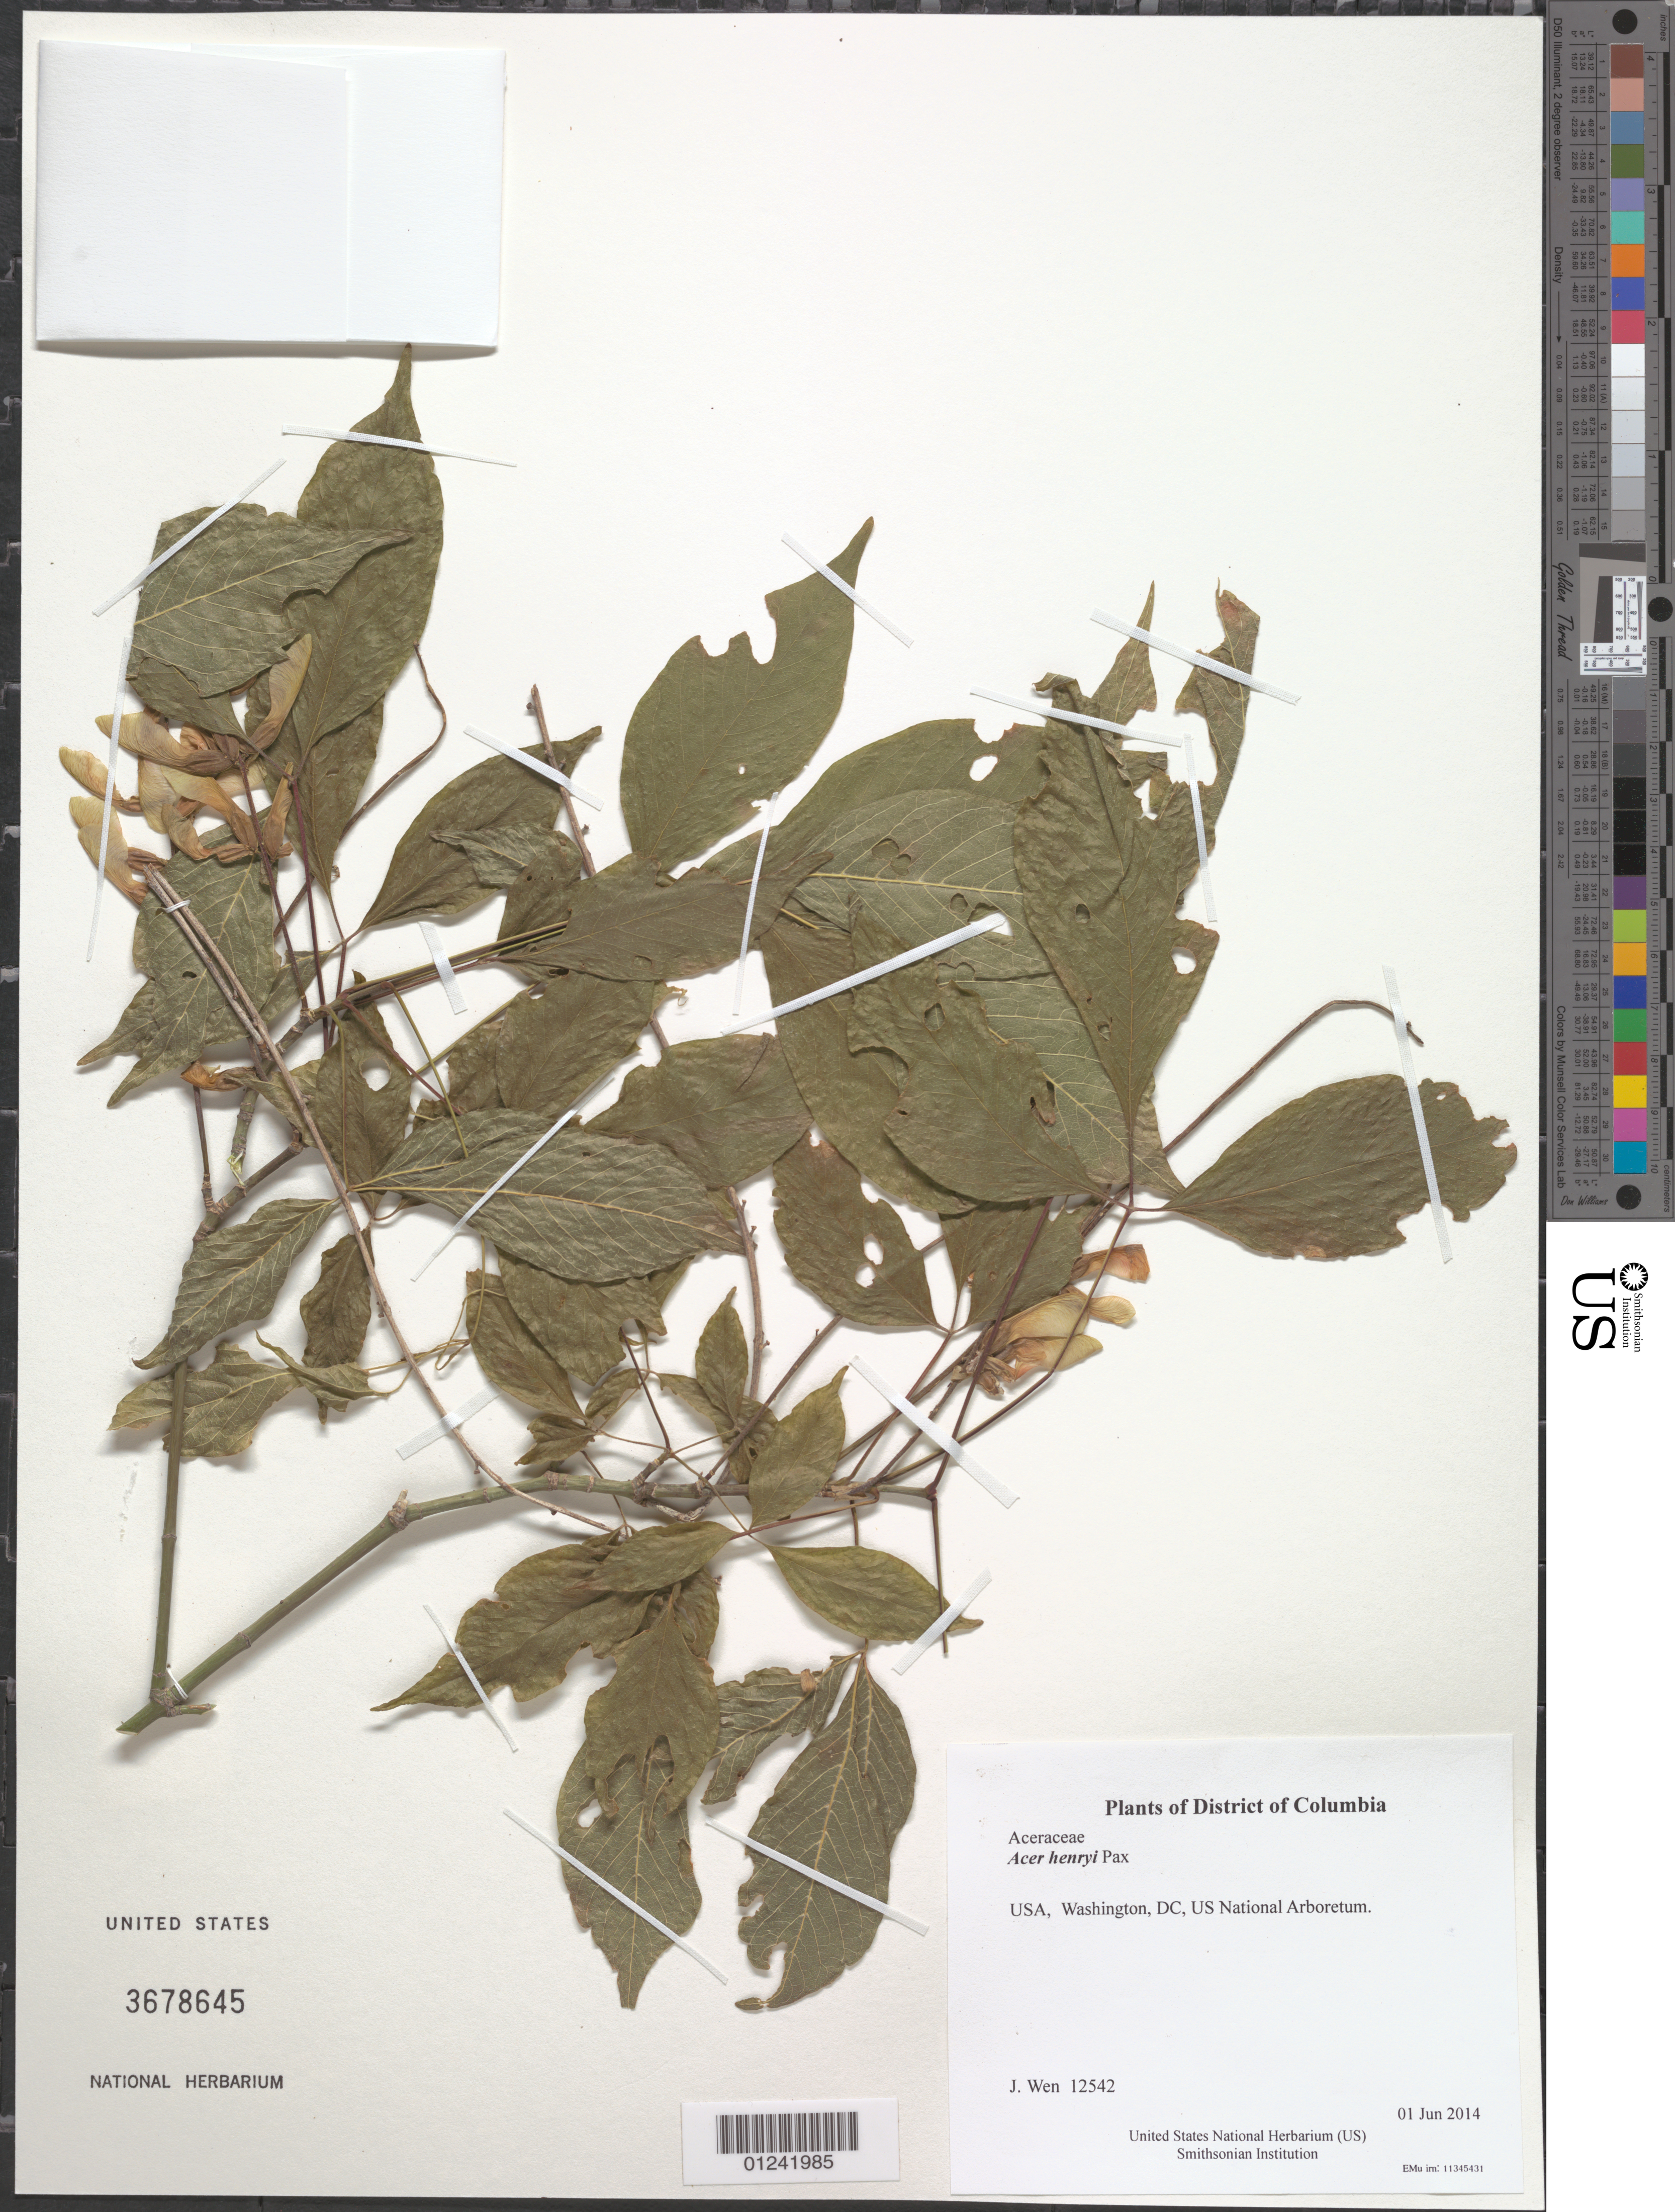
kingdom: Plantae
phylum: Tracheophyta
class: Magnoliopsida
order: Sapindales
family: Sapindaceae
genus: Acer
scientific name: Acer henryi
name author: Pax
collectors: J. Wen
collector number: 12542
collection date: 2014-06-01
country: United States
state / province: District of Columbia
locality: US National Arboretum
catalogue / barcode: US 3678645